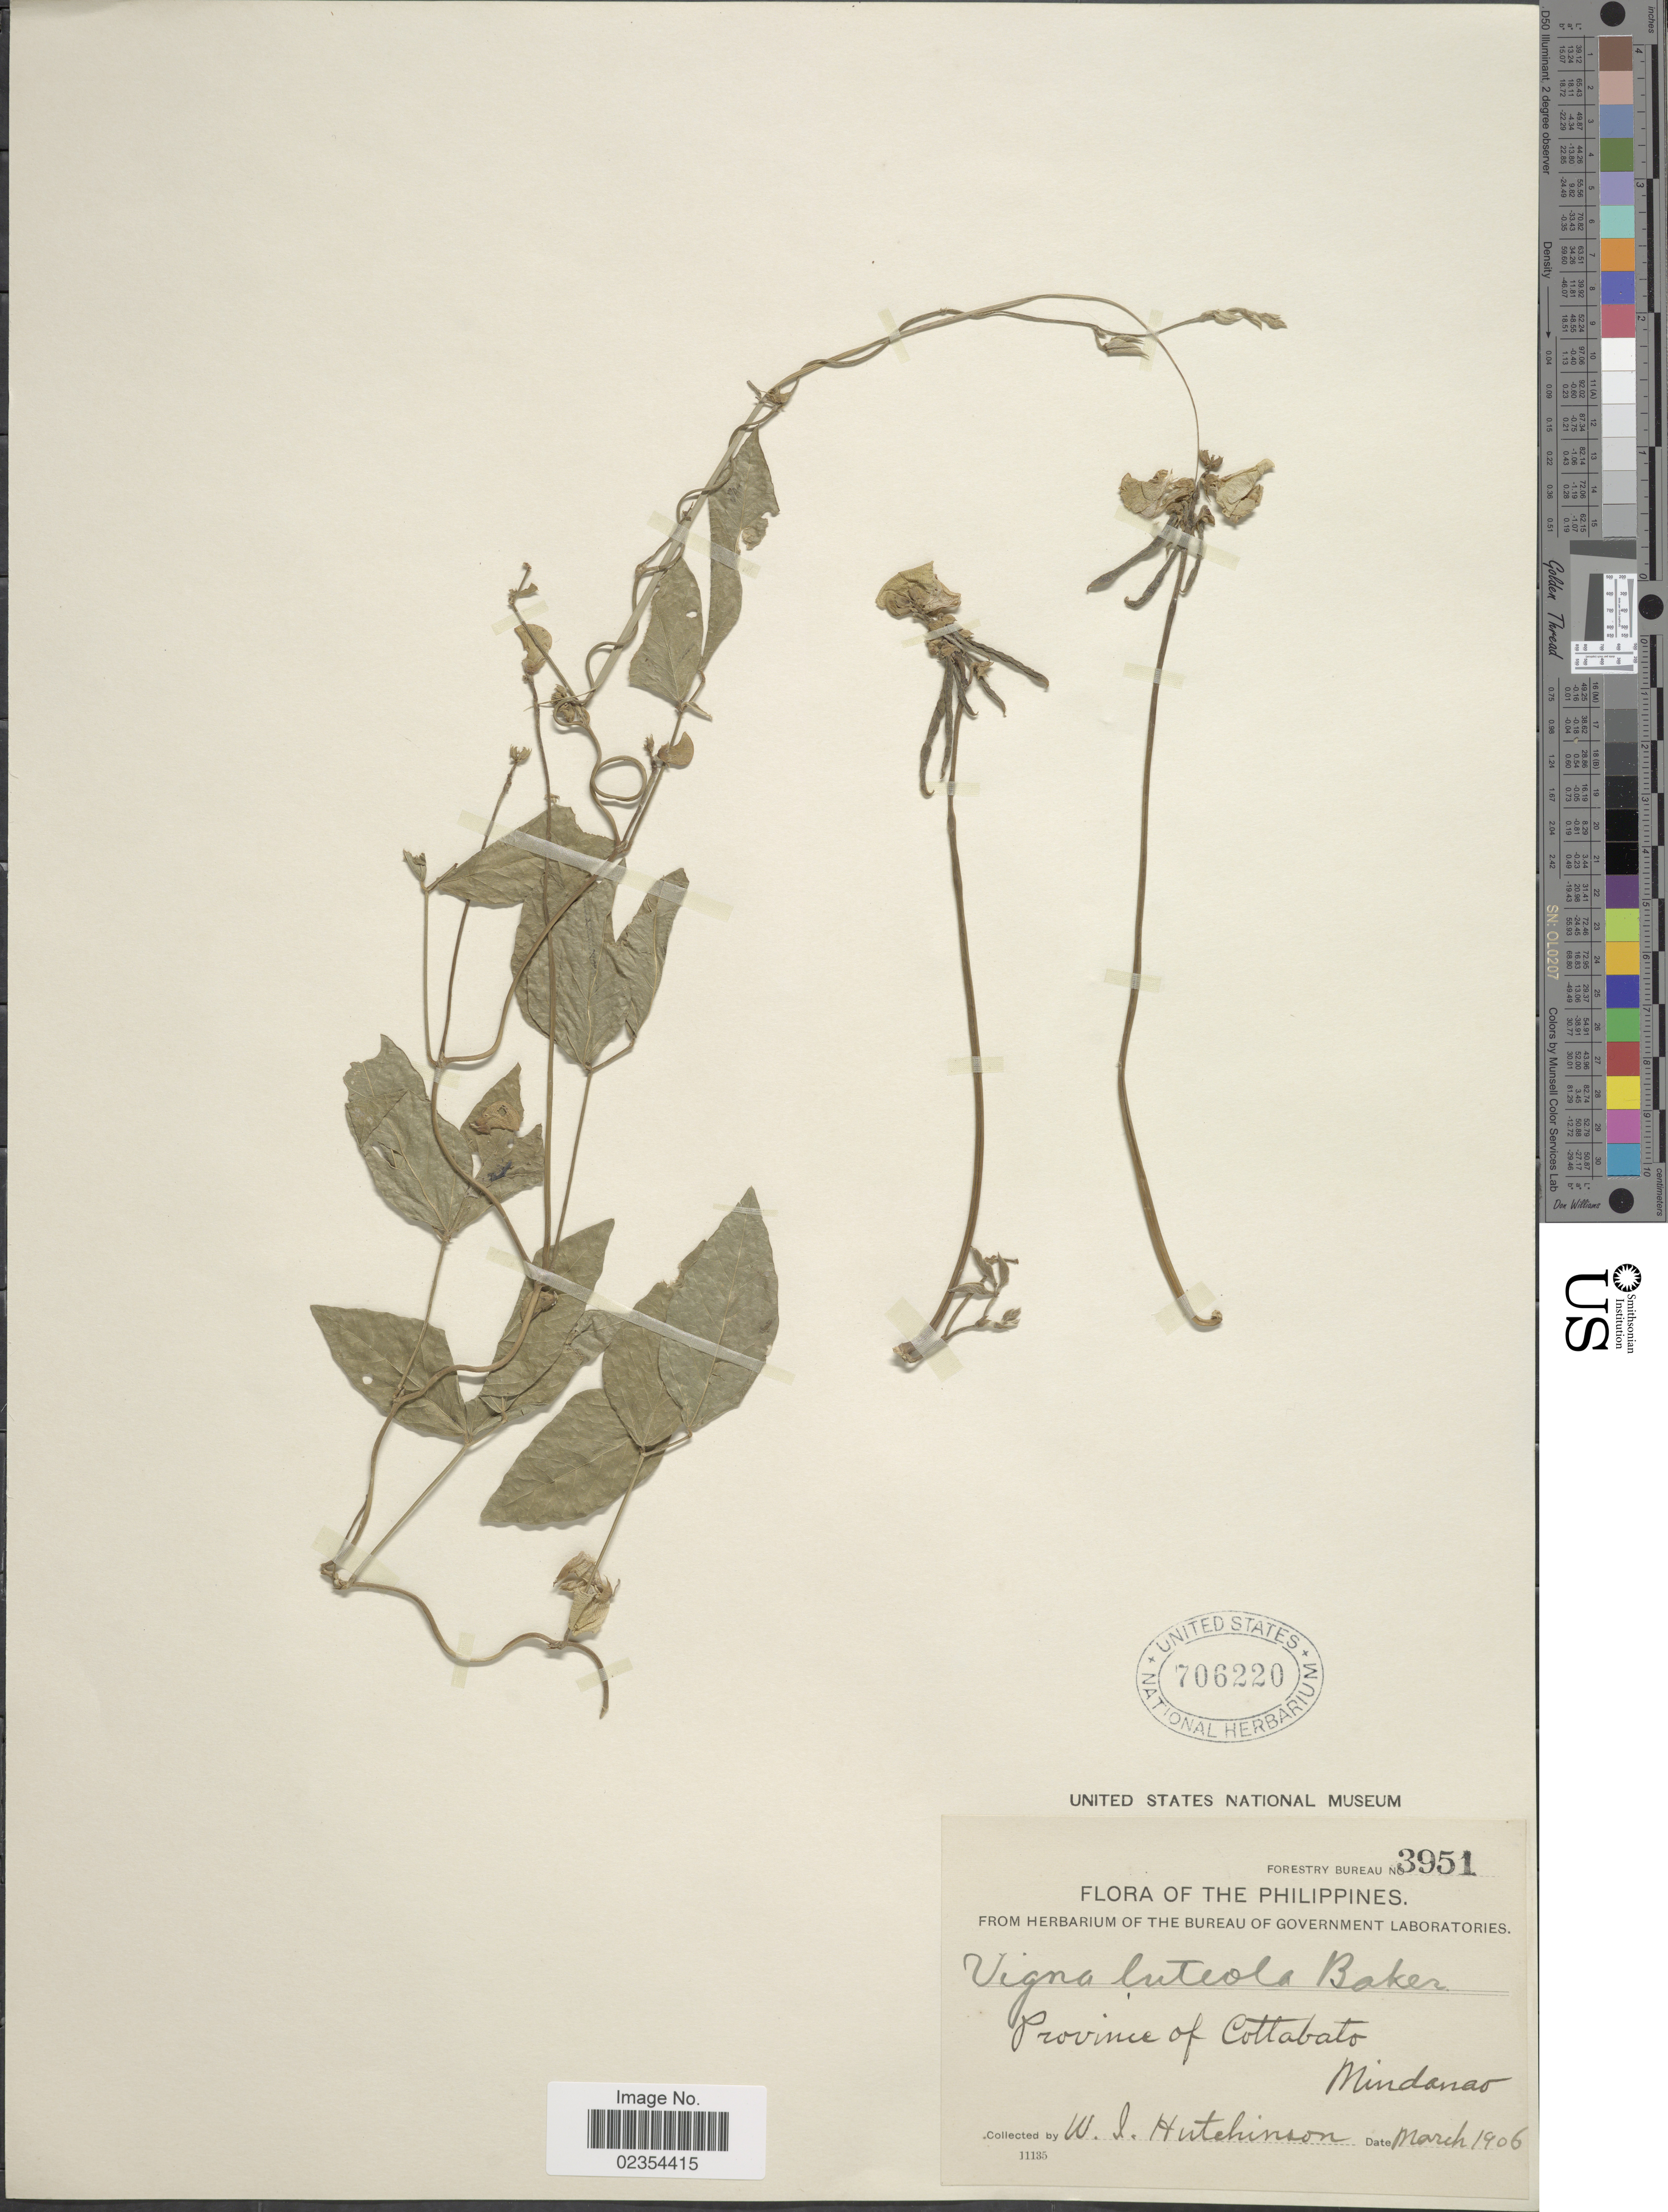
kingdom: Plantae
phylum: Tracheophyta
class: Magnoliopsida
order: Fabales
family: Fabaceae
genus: Vigna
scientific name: Vigna luteola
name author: (Jacq.) Benth.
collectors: W. I. Hutchinson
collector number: Forestry Bureau 3951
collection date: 1906-03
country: Philippines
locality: Province of Cottabato, Mindanao.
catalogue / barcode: US 706220